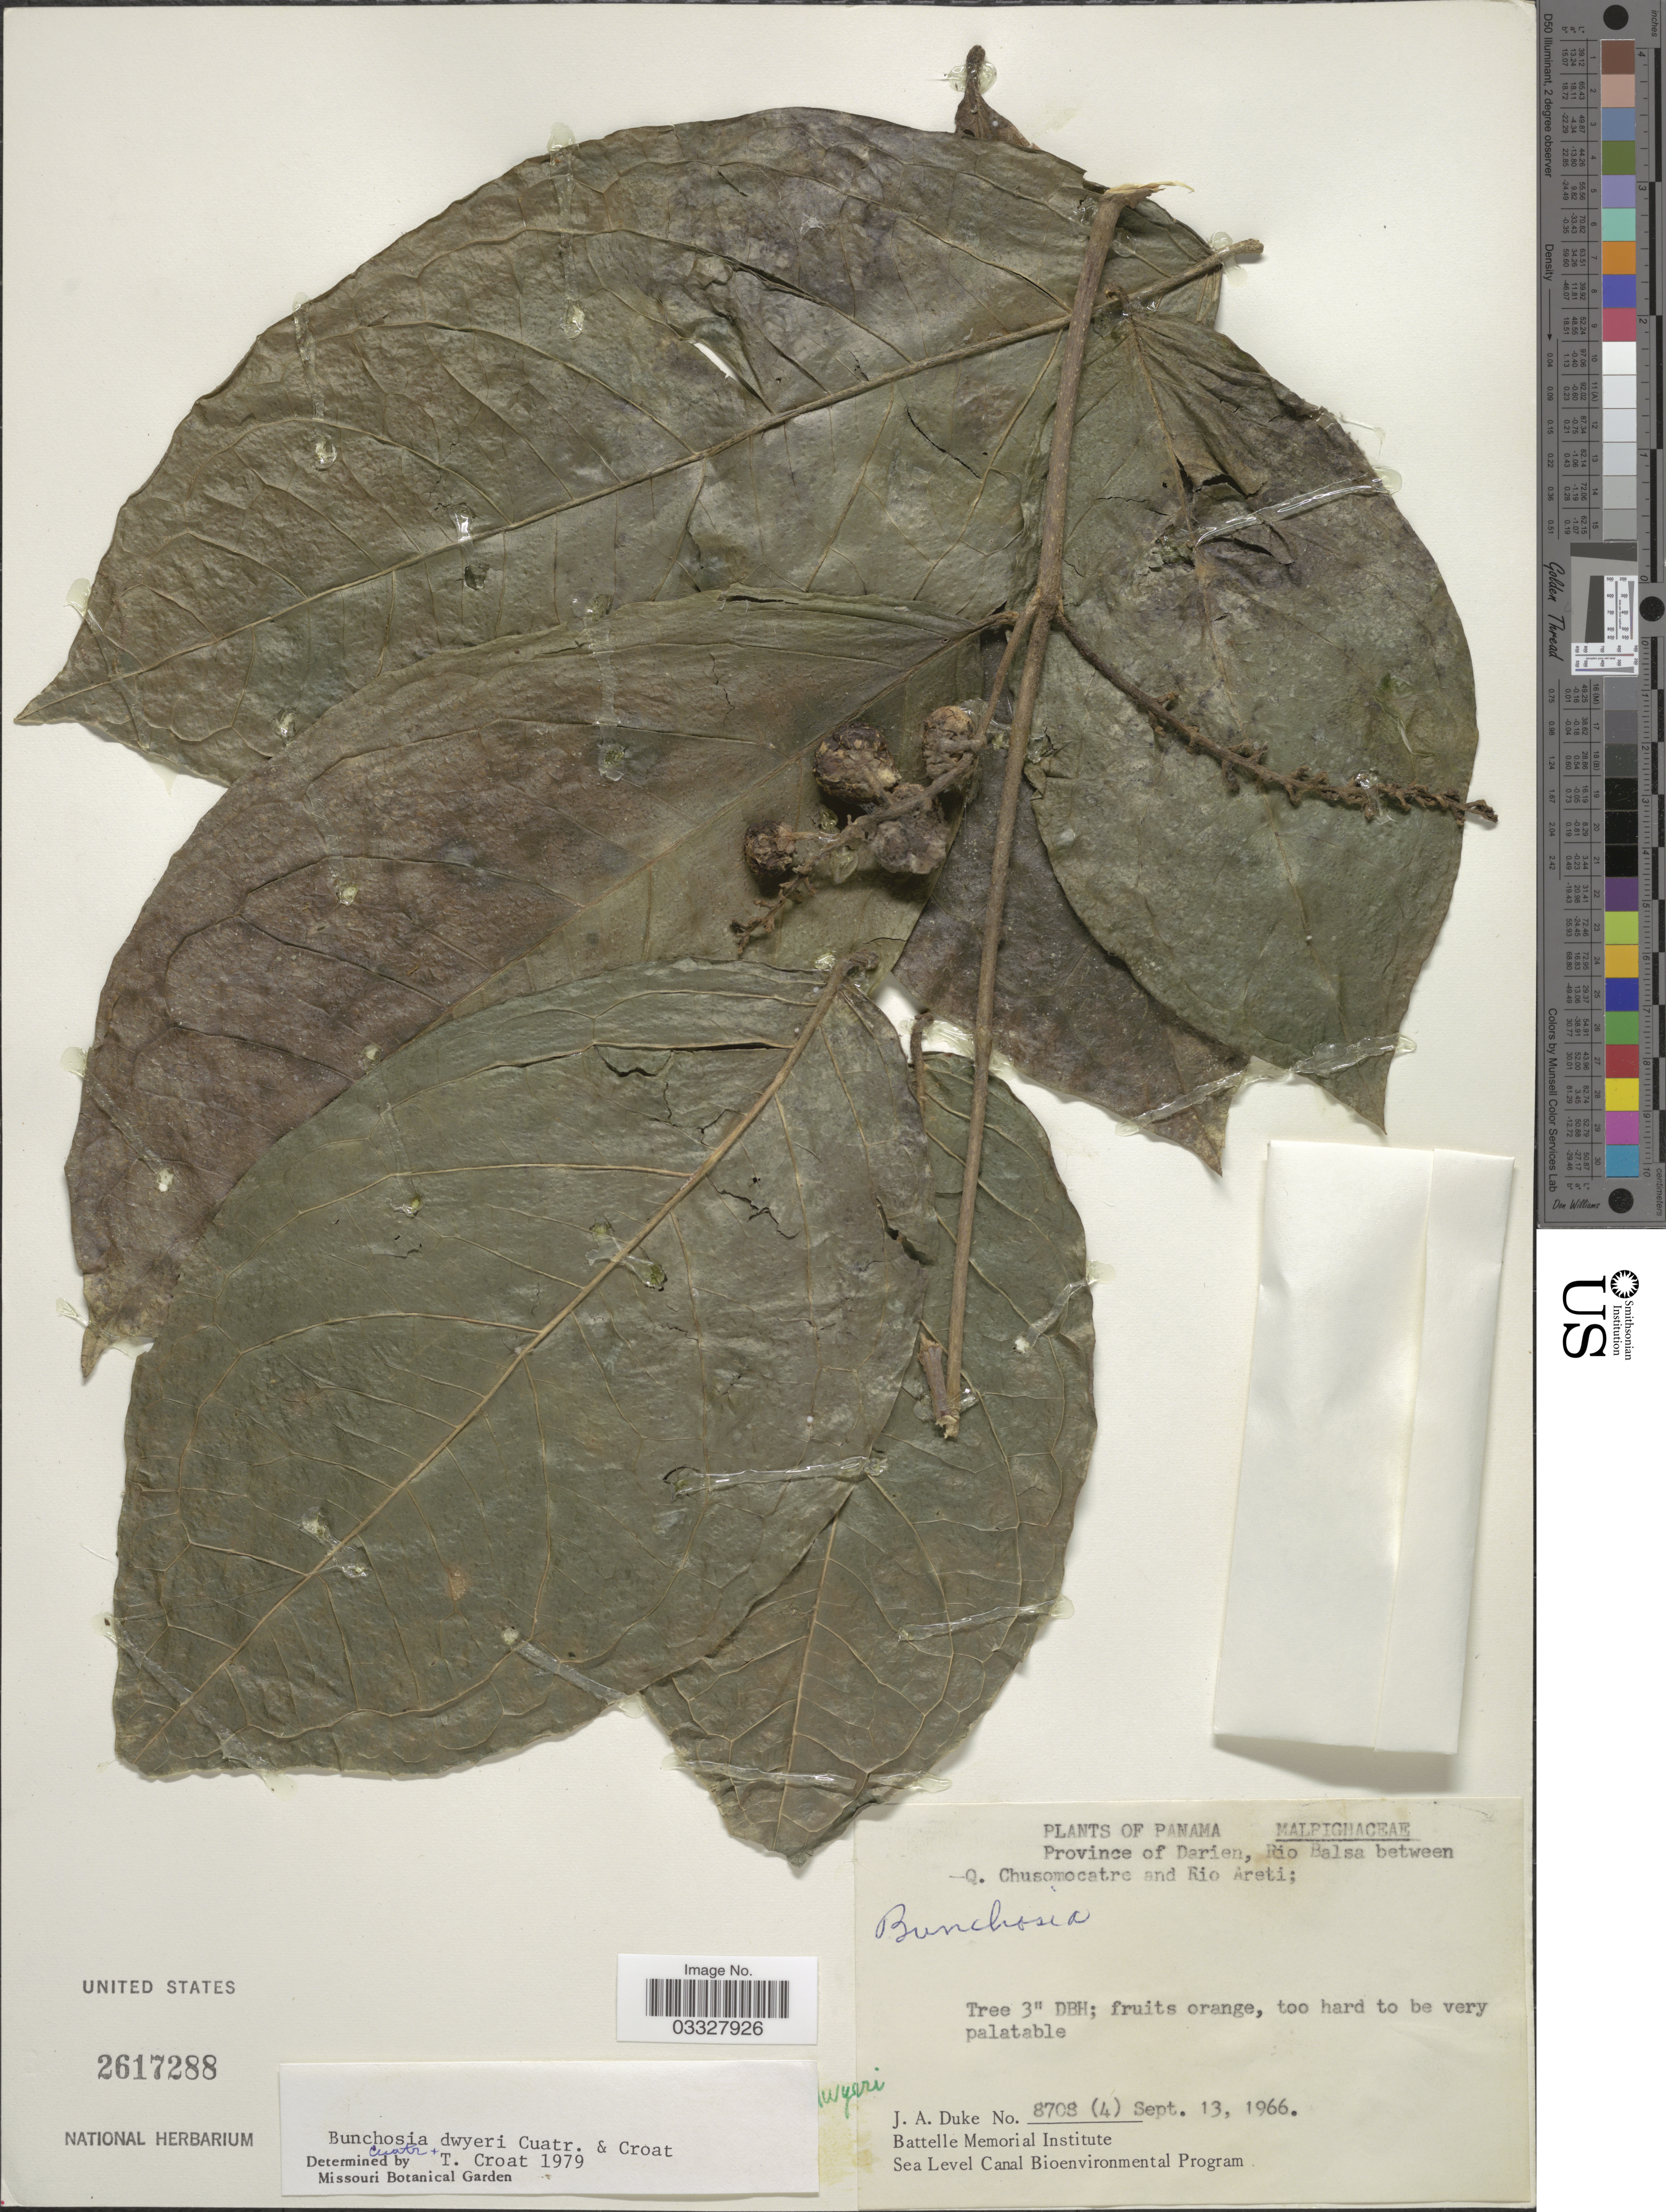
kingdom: Plantae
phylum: Tracheophyta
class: Magnoliopsida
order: Malpighiales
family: Malpighiaceae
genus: Bunchosia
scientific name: Bunchosia dwyeri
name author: Cuatrec. & Croat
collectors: J. A. Duke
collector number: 8708 (4)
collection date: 1966-09-13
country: Panama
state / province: Darién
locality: Rio Balsa between Q. Chusomocatre and Rio Areti.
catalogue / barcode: US 2617288